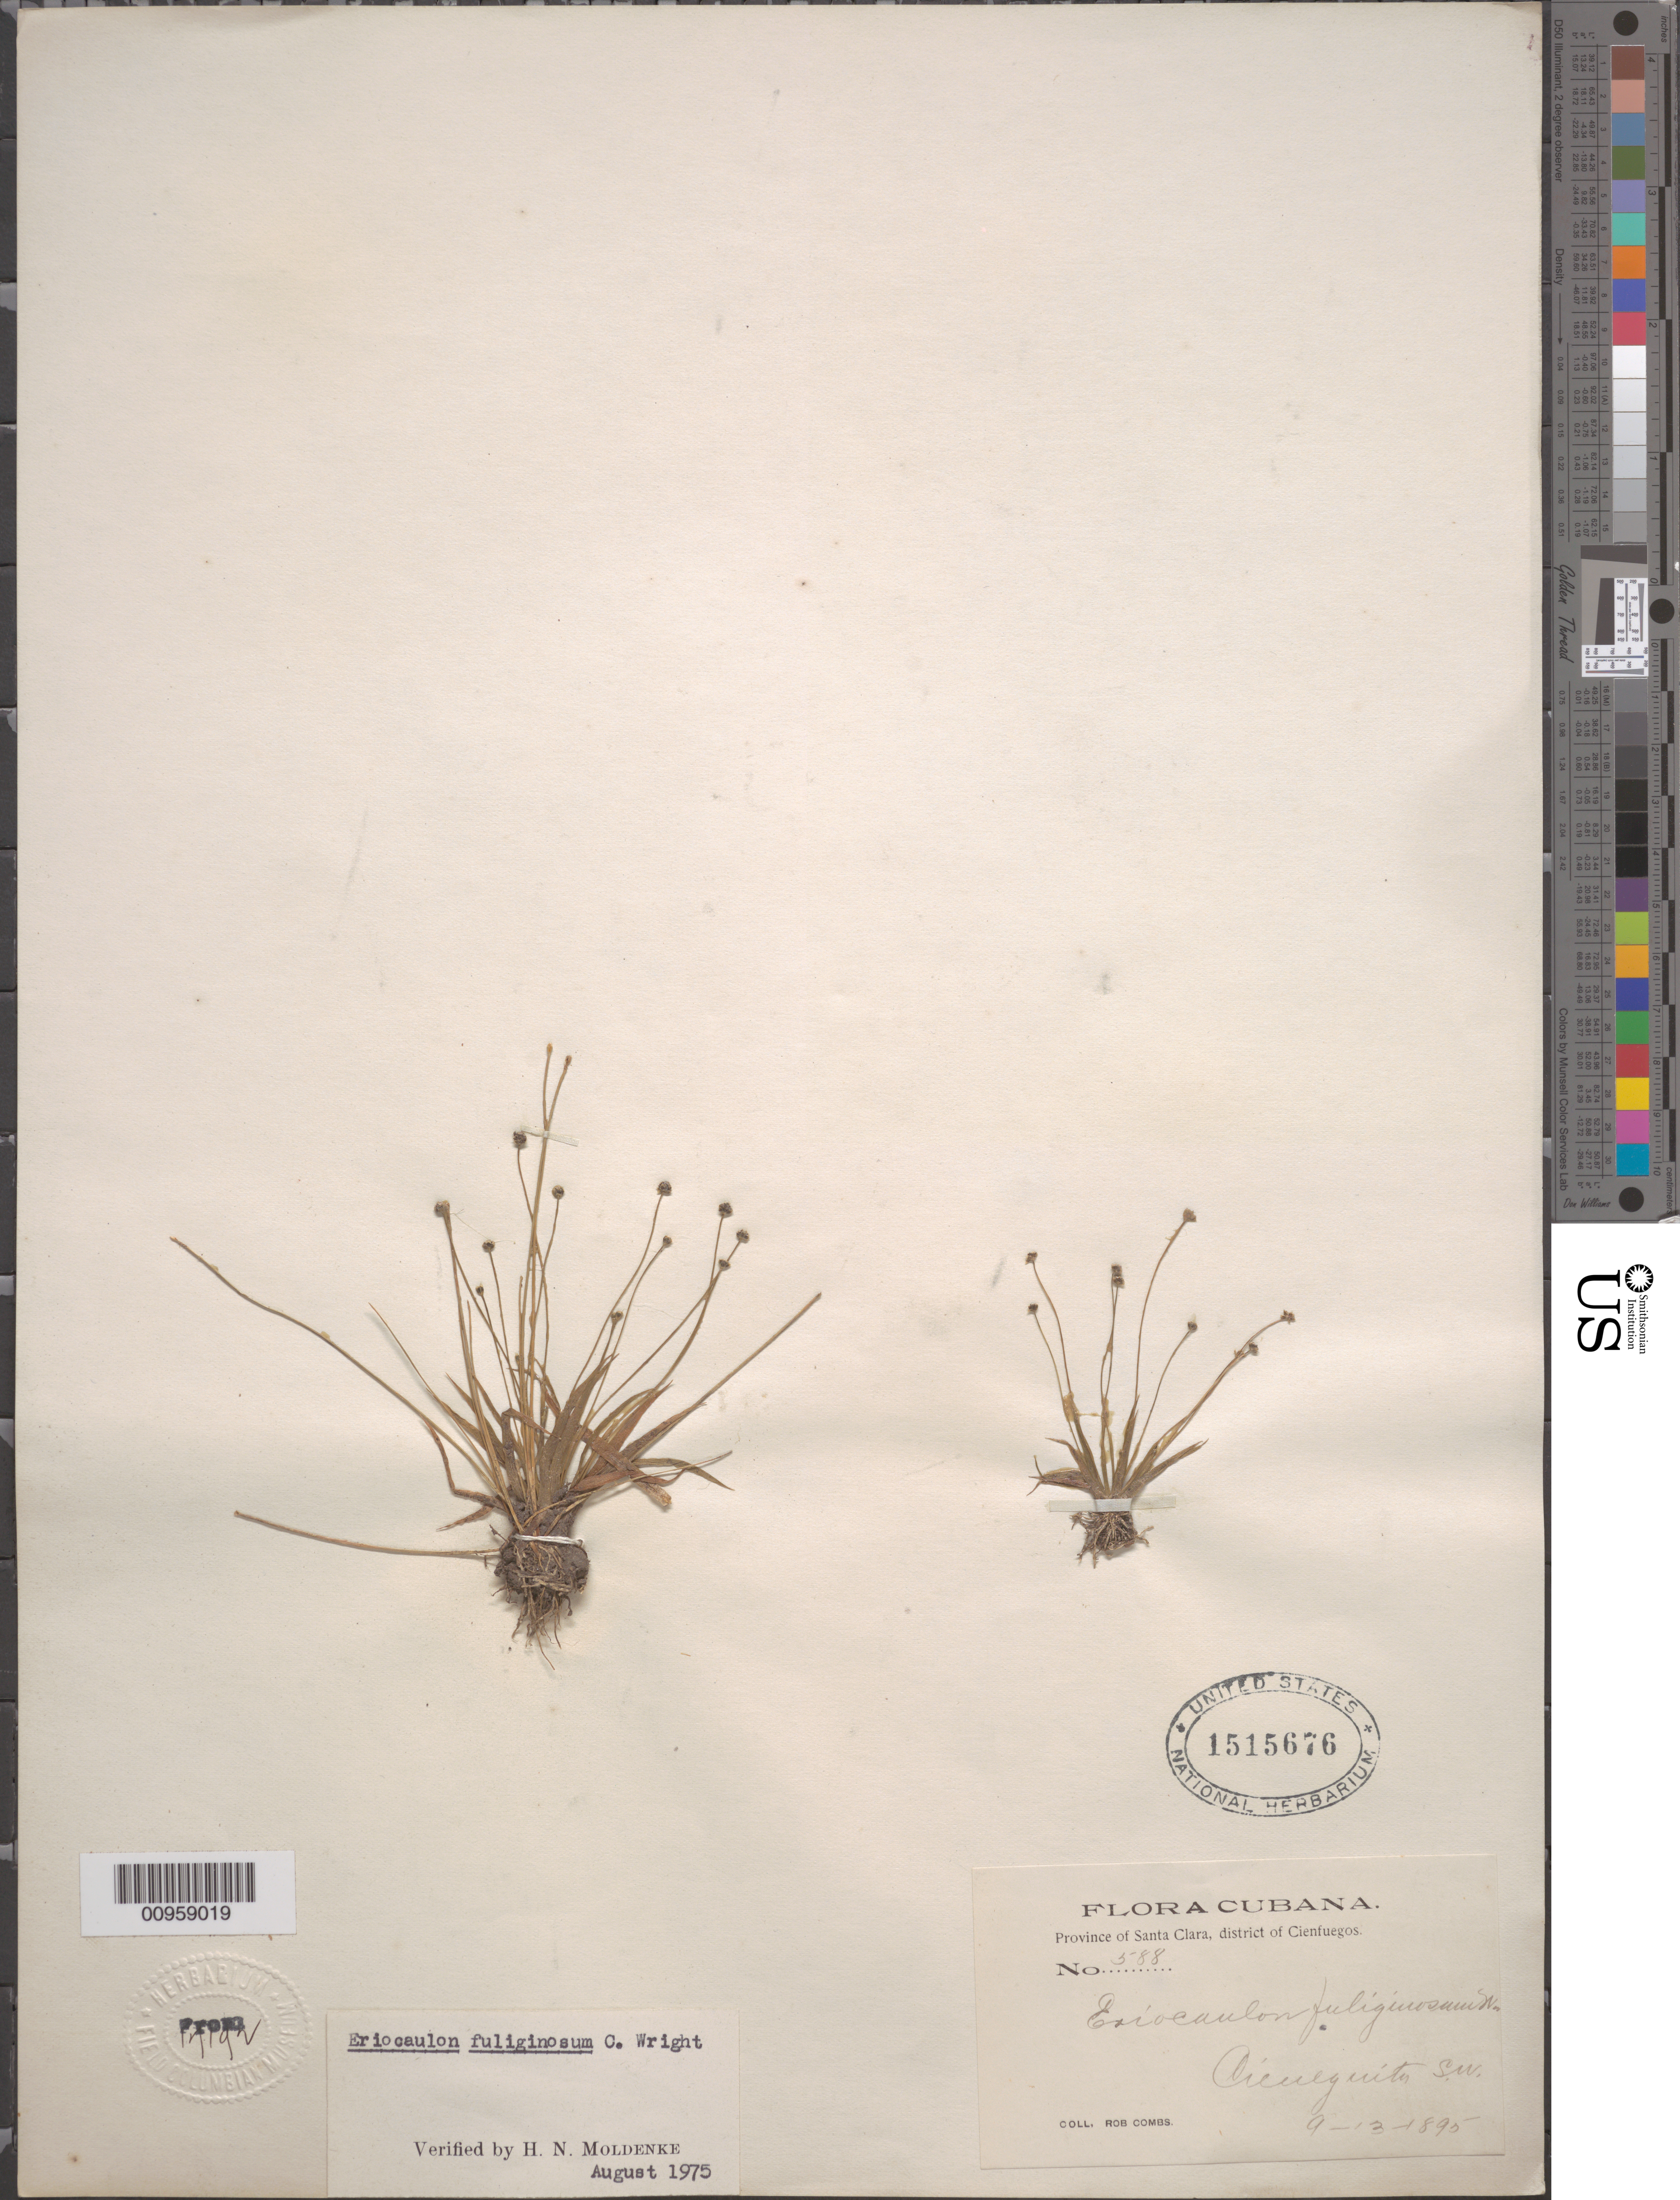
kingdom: Plantae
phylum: Tracheophyta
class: Liliopsida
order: Poales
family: Eriocaulaceae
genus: Eriocaulon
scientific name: Eriocaulon fuliginosum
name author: C. Wright ex Griseb.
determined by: Moldenke, H. N.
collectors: R. Combs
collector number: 588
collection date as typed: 13 Sep 1895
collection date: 1895-09-13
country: Cuba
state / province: Las Villas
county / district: Cienfuegos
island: Cuba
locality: Cieneguito, SW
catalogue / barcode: US 1515676